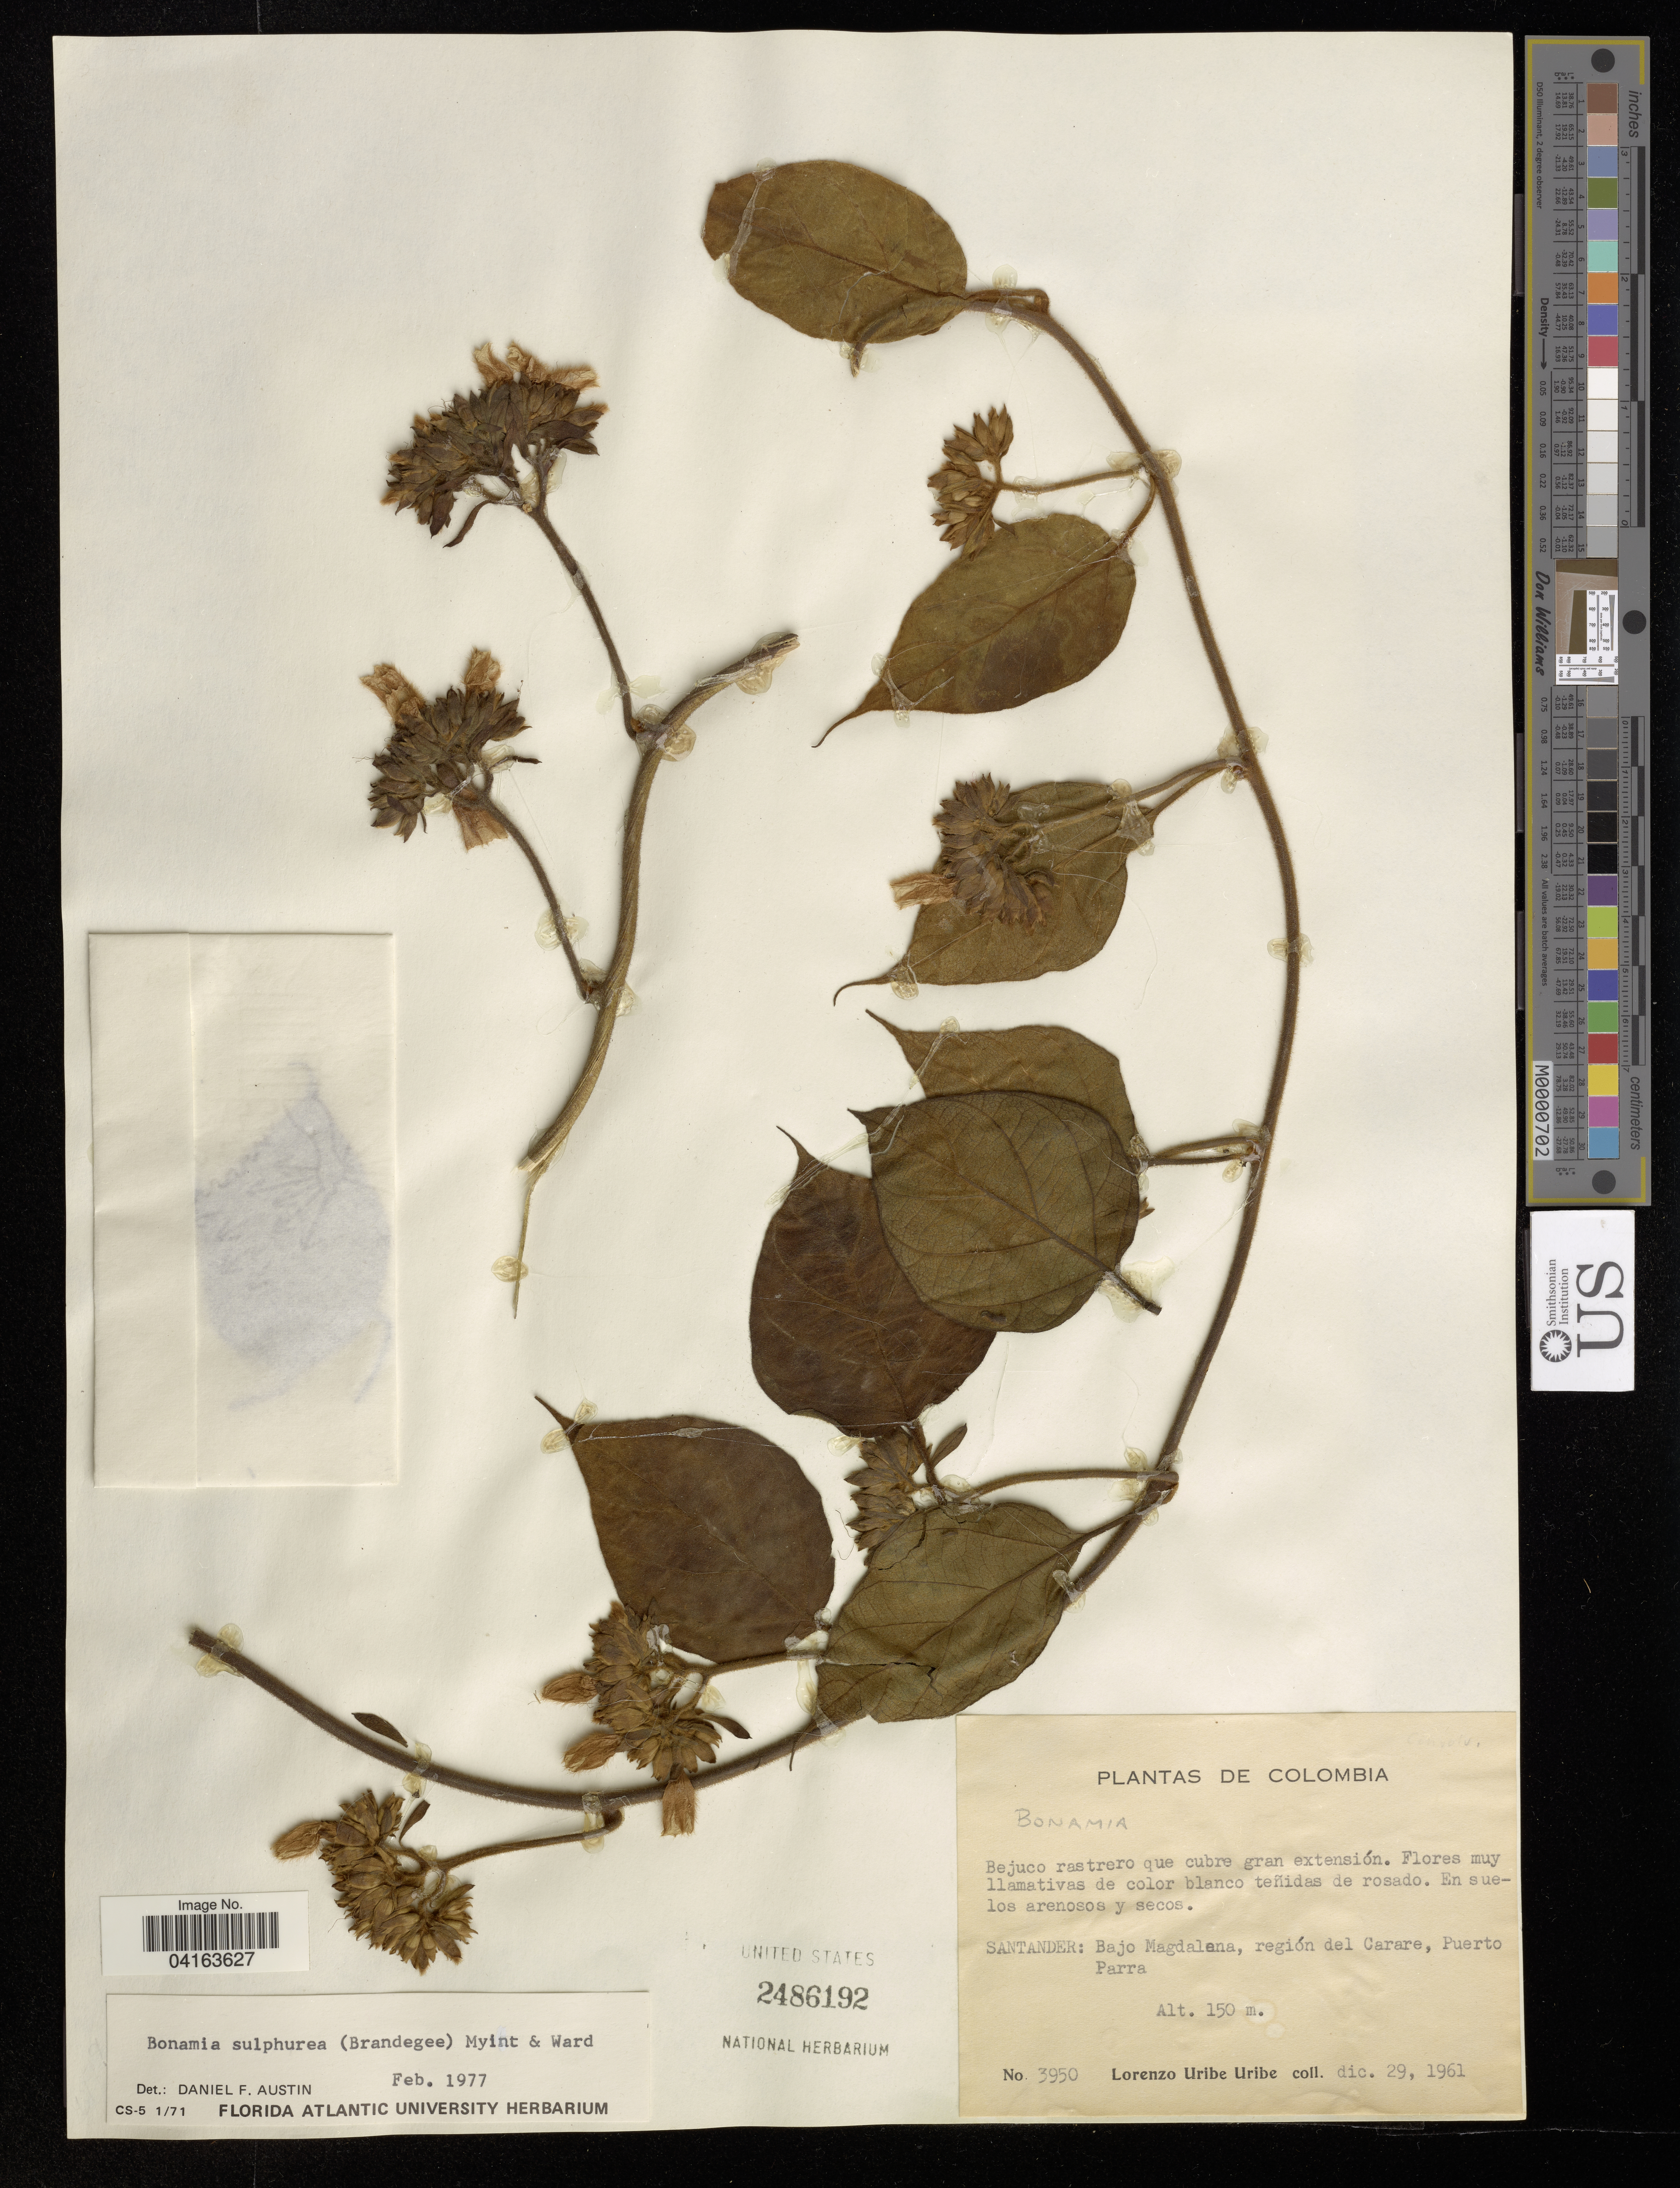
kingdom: Plantae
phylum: Tracheophyta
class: Magnoliopsida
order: Solanales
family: Convolvulaceae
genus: Bonamia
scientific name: Bonamia sulphurea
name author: (Brandegee) Myint & D.B. Ward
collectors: L. Uribe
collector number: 3950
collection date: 1961-12-29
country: Colombia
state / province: Santander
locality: Bajo Magdalena, región del Carare, Puerto Parra.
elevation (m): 150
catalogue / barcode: US 2486192